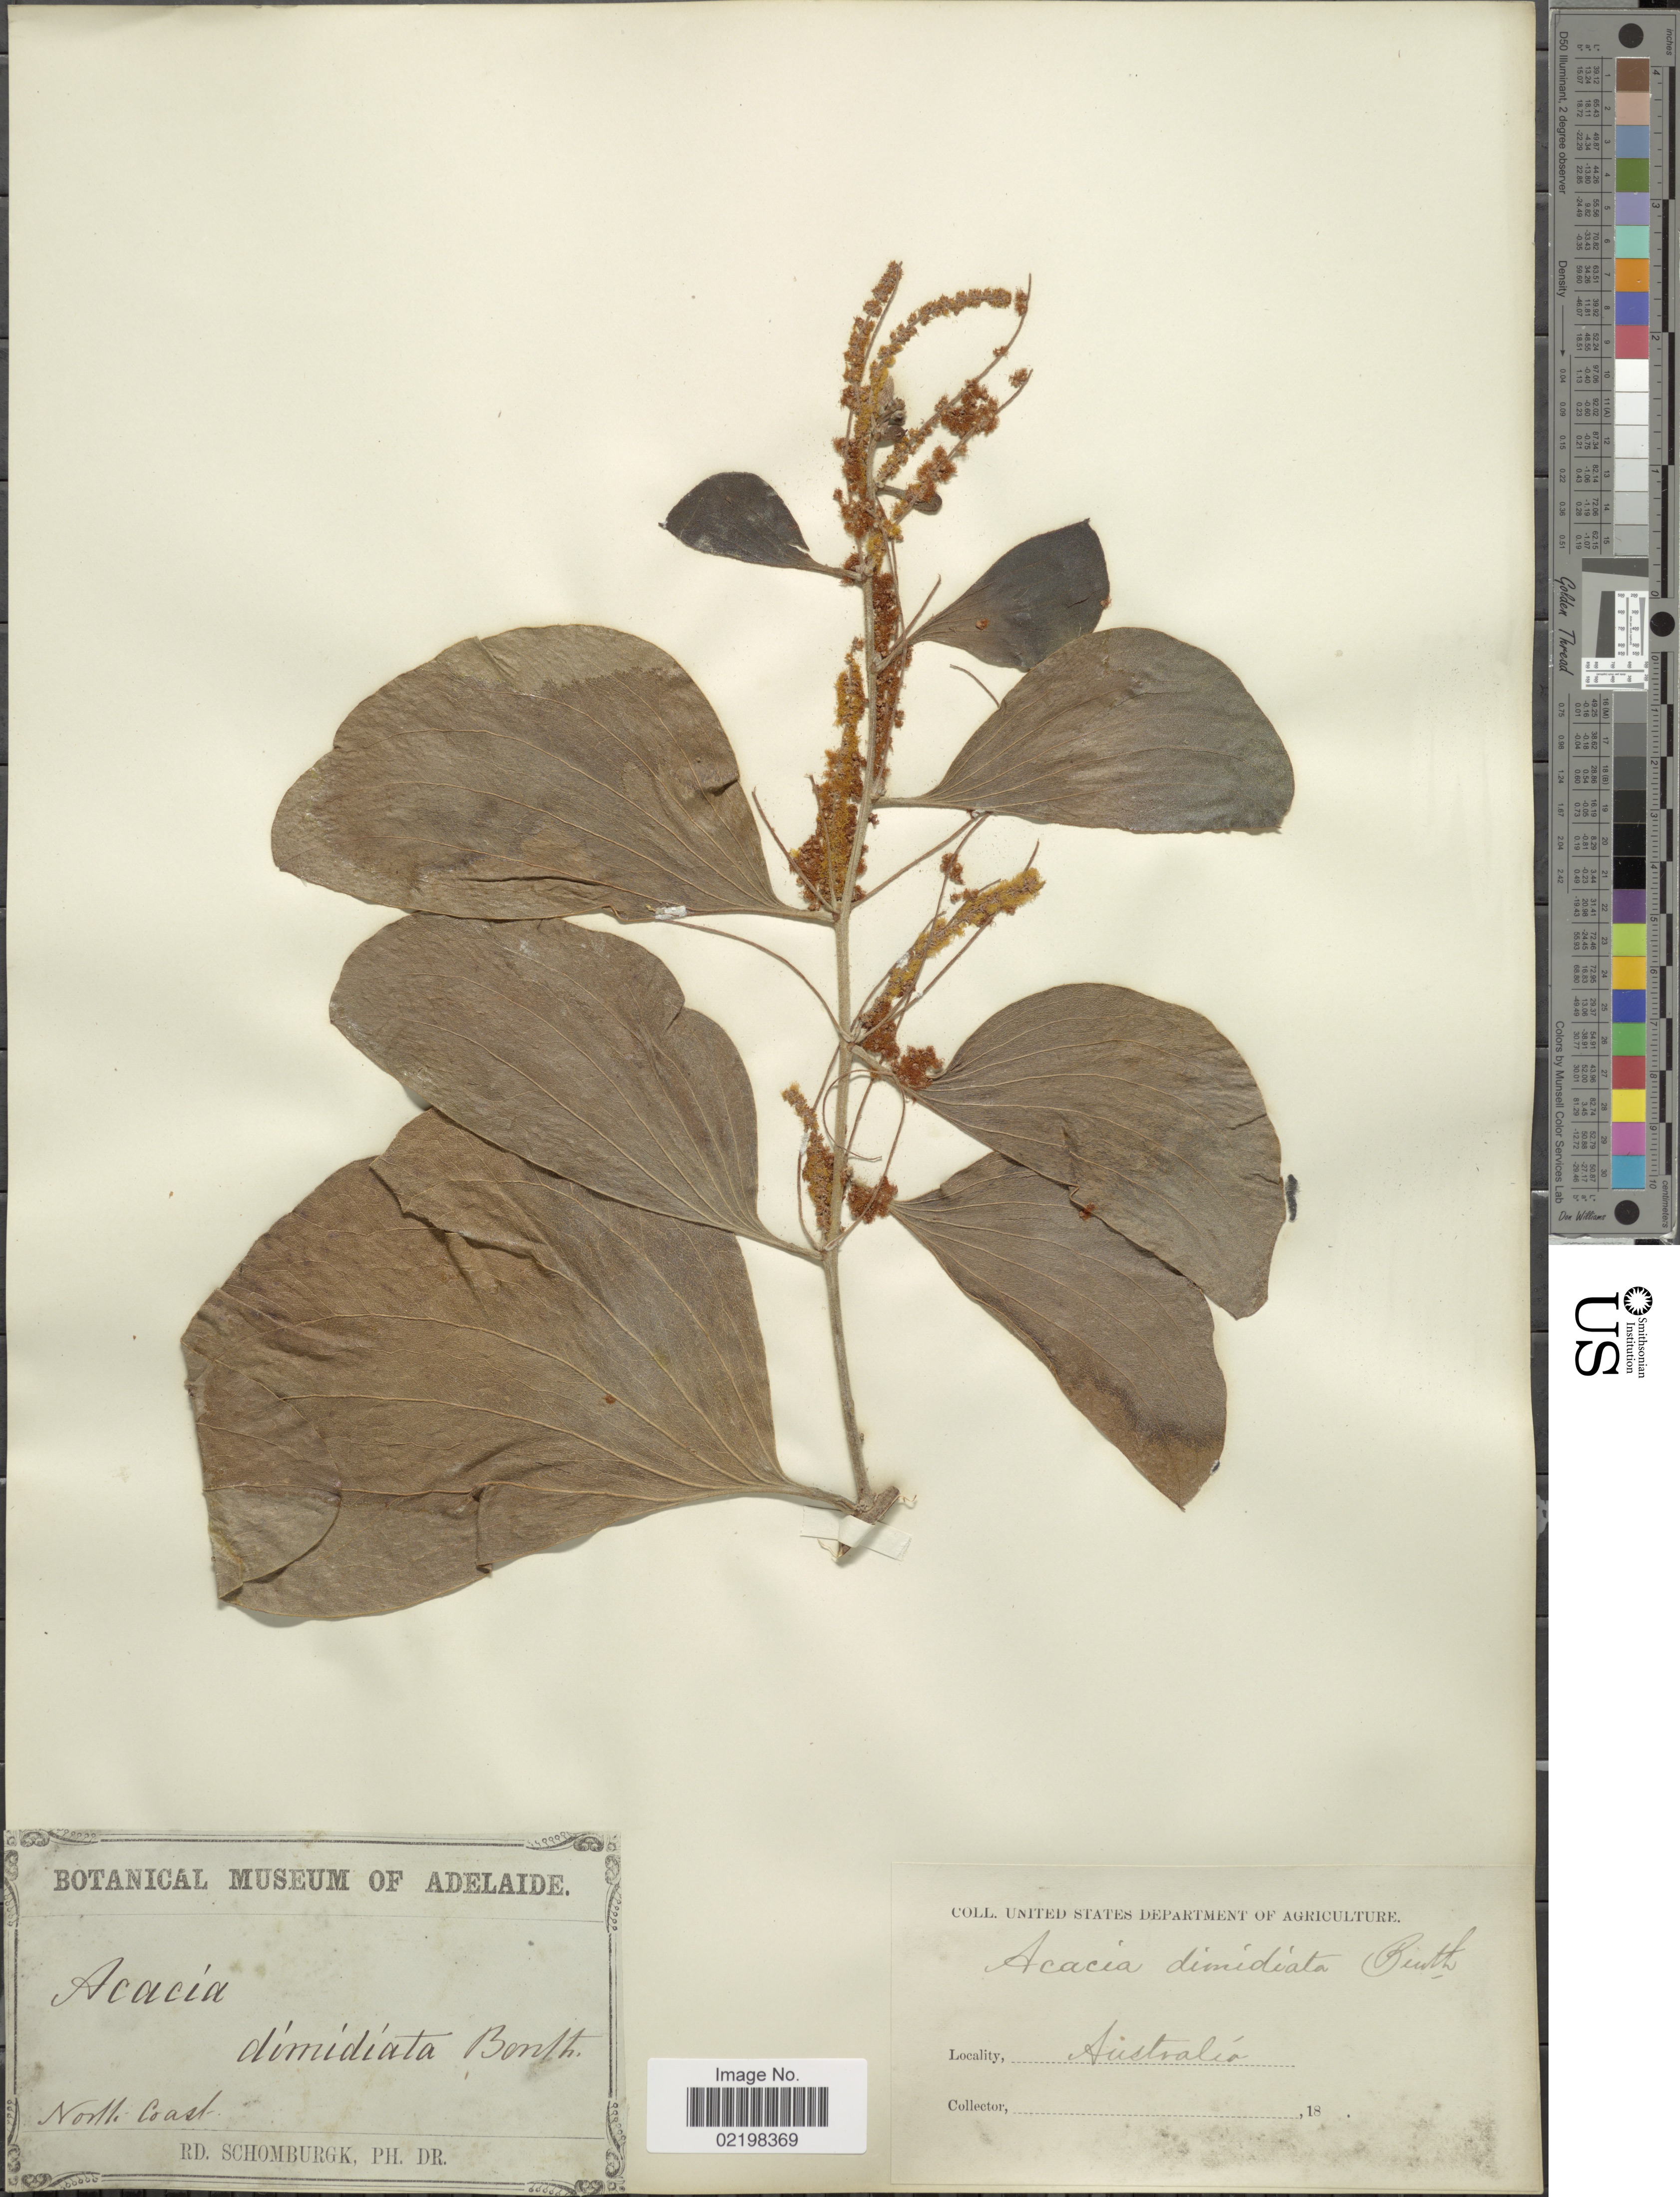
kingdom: Plantae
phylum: Tracheophyta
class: Magnoliopsida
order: Fabales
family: Fabaceae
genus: Acacia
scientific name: Acacia dimidiata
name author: Benth.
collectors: M. R. Schomburgk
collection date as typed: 18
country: Australia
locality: North Coast, Australia.